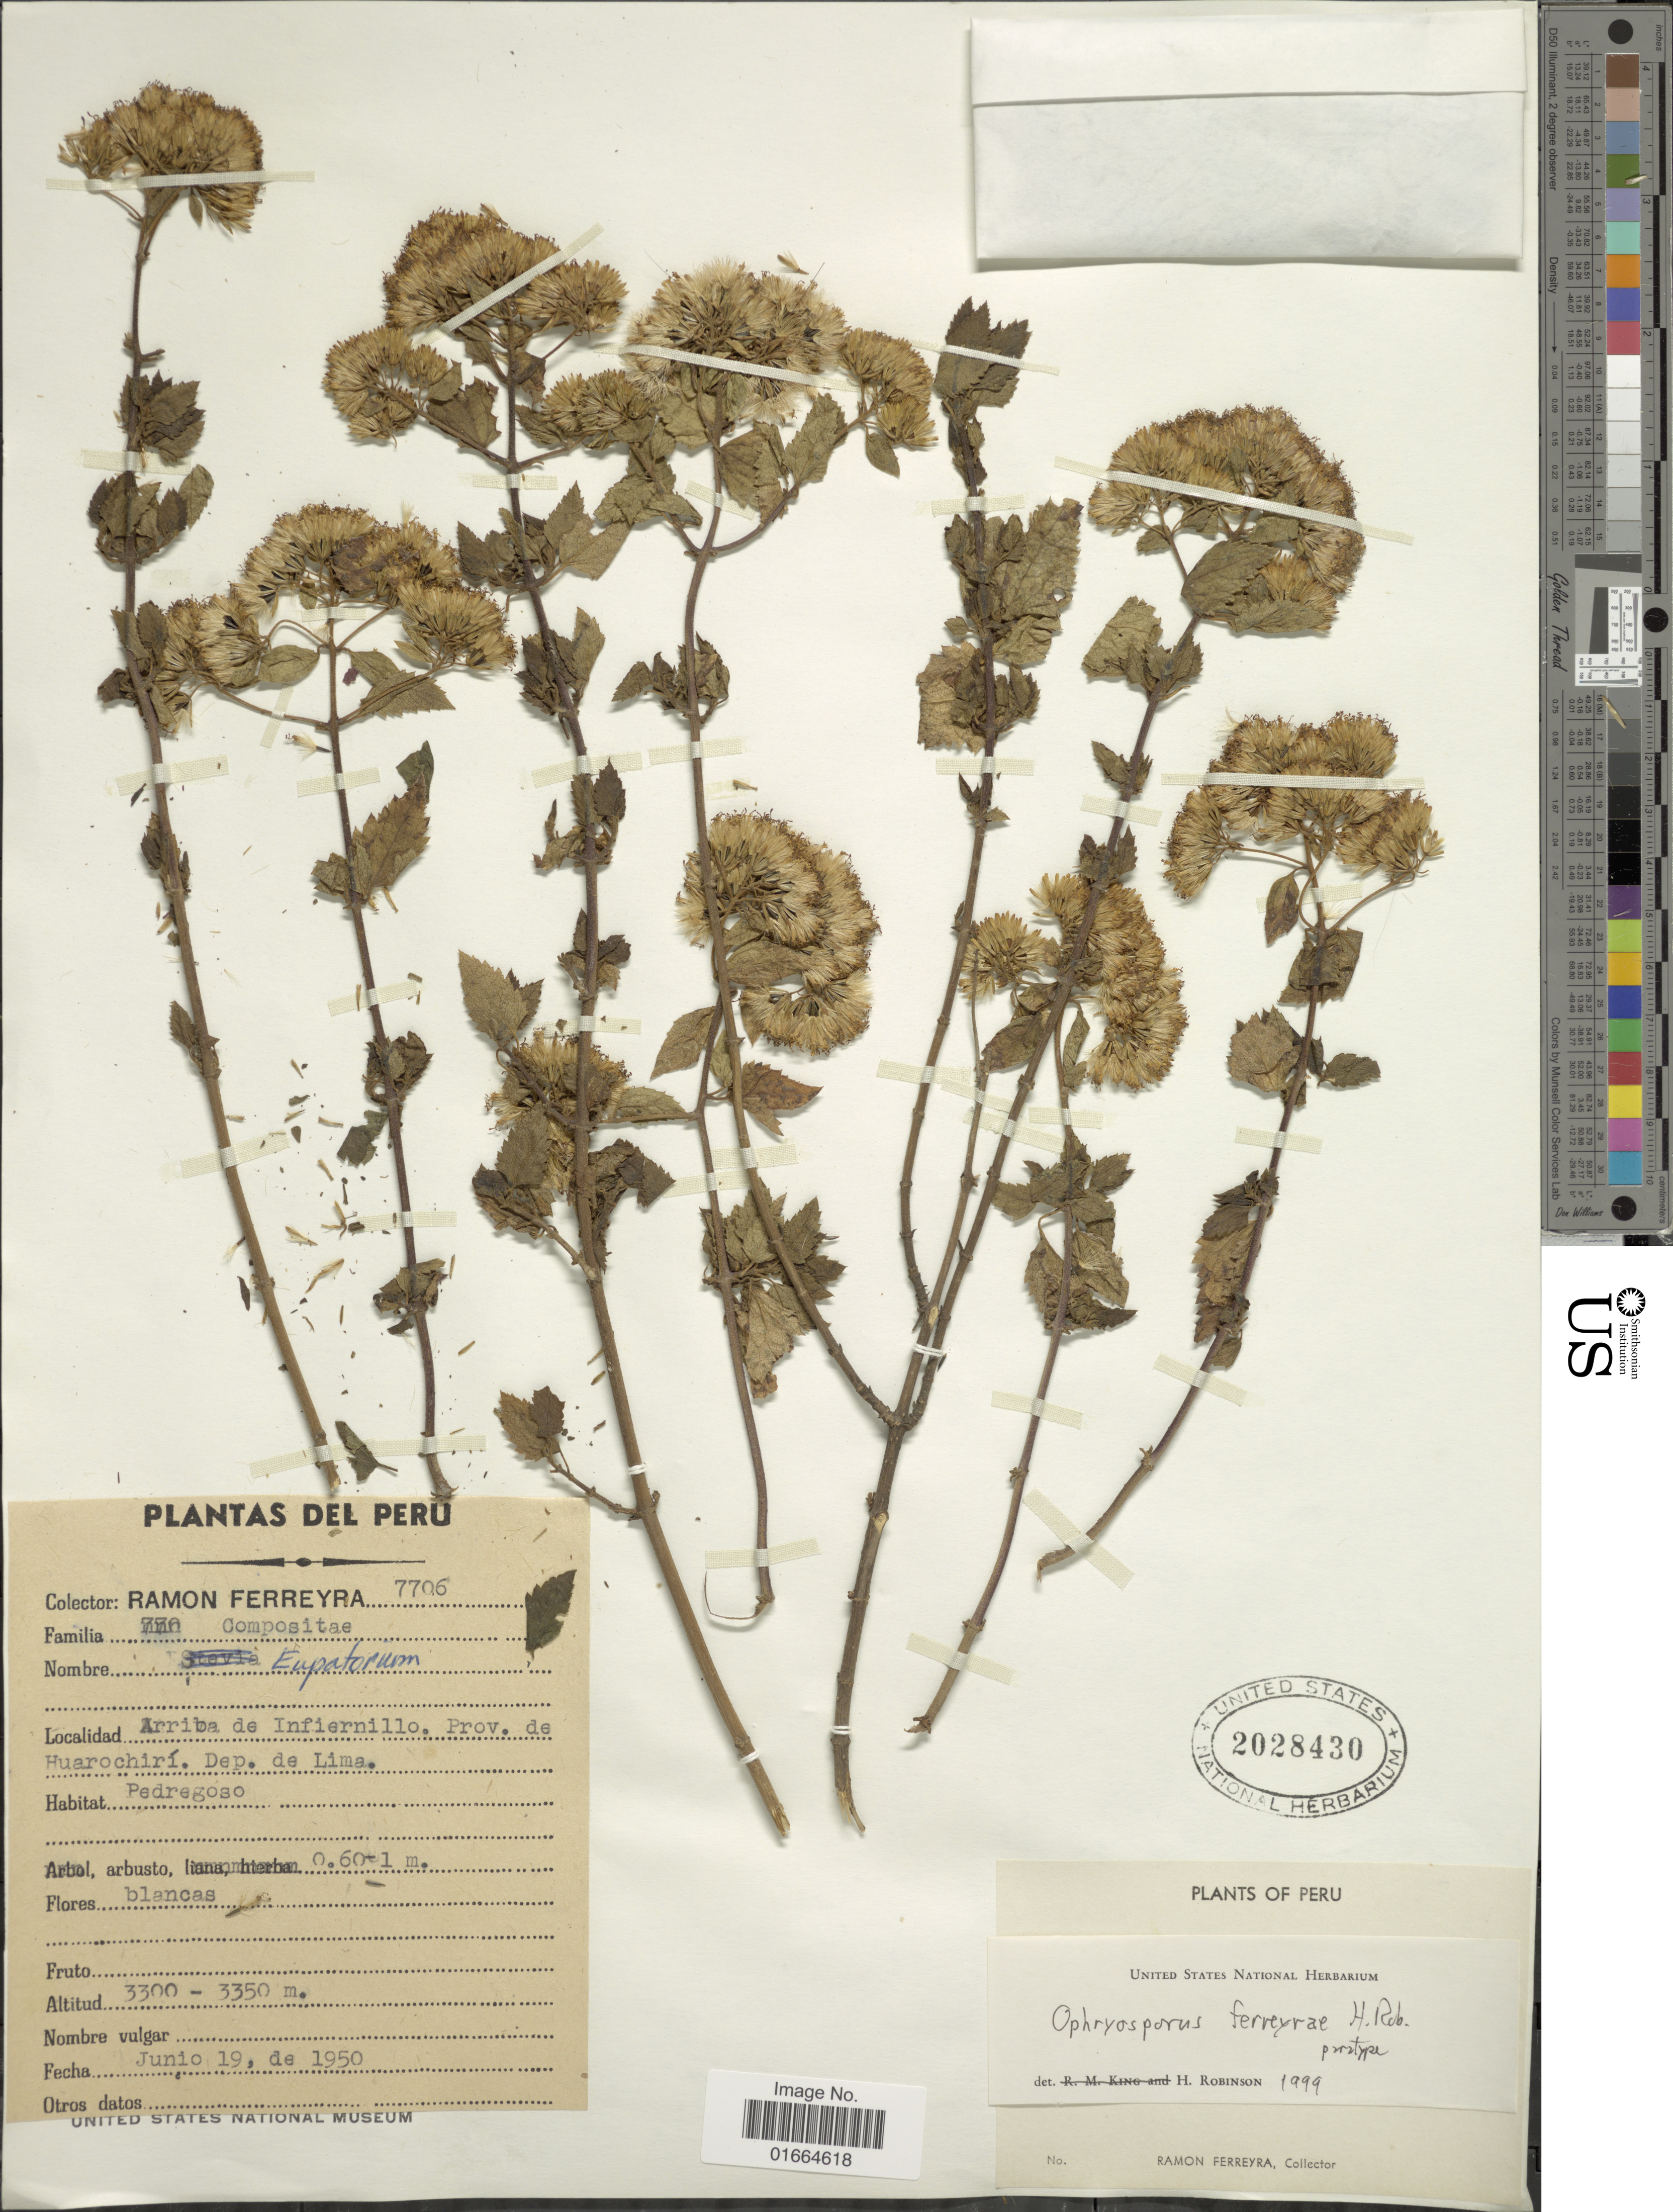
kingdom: Plantae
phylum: Tracheophyta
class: Magnoliopsida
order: Asterales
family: Asteraceae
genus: Ophryosporus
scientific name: Ophryosporus ferreyrii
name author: H. Rob.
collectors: R. A. Ferreyra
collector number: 7706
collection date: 1950-06-19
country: Peru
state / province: Lima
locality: Arriba de Infiernillo, Prov. de Huarochiri, Dep. de Lima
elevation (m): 3300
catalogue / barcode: US 2028430